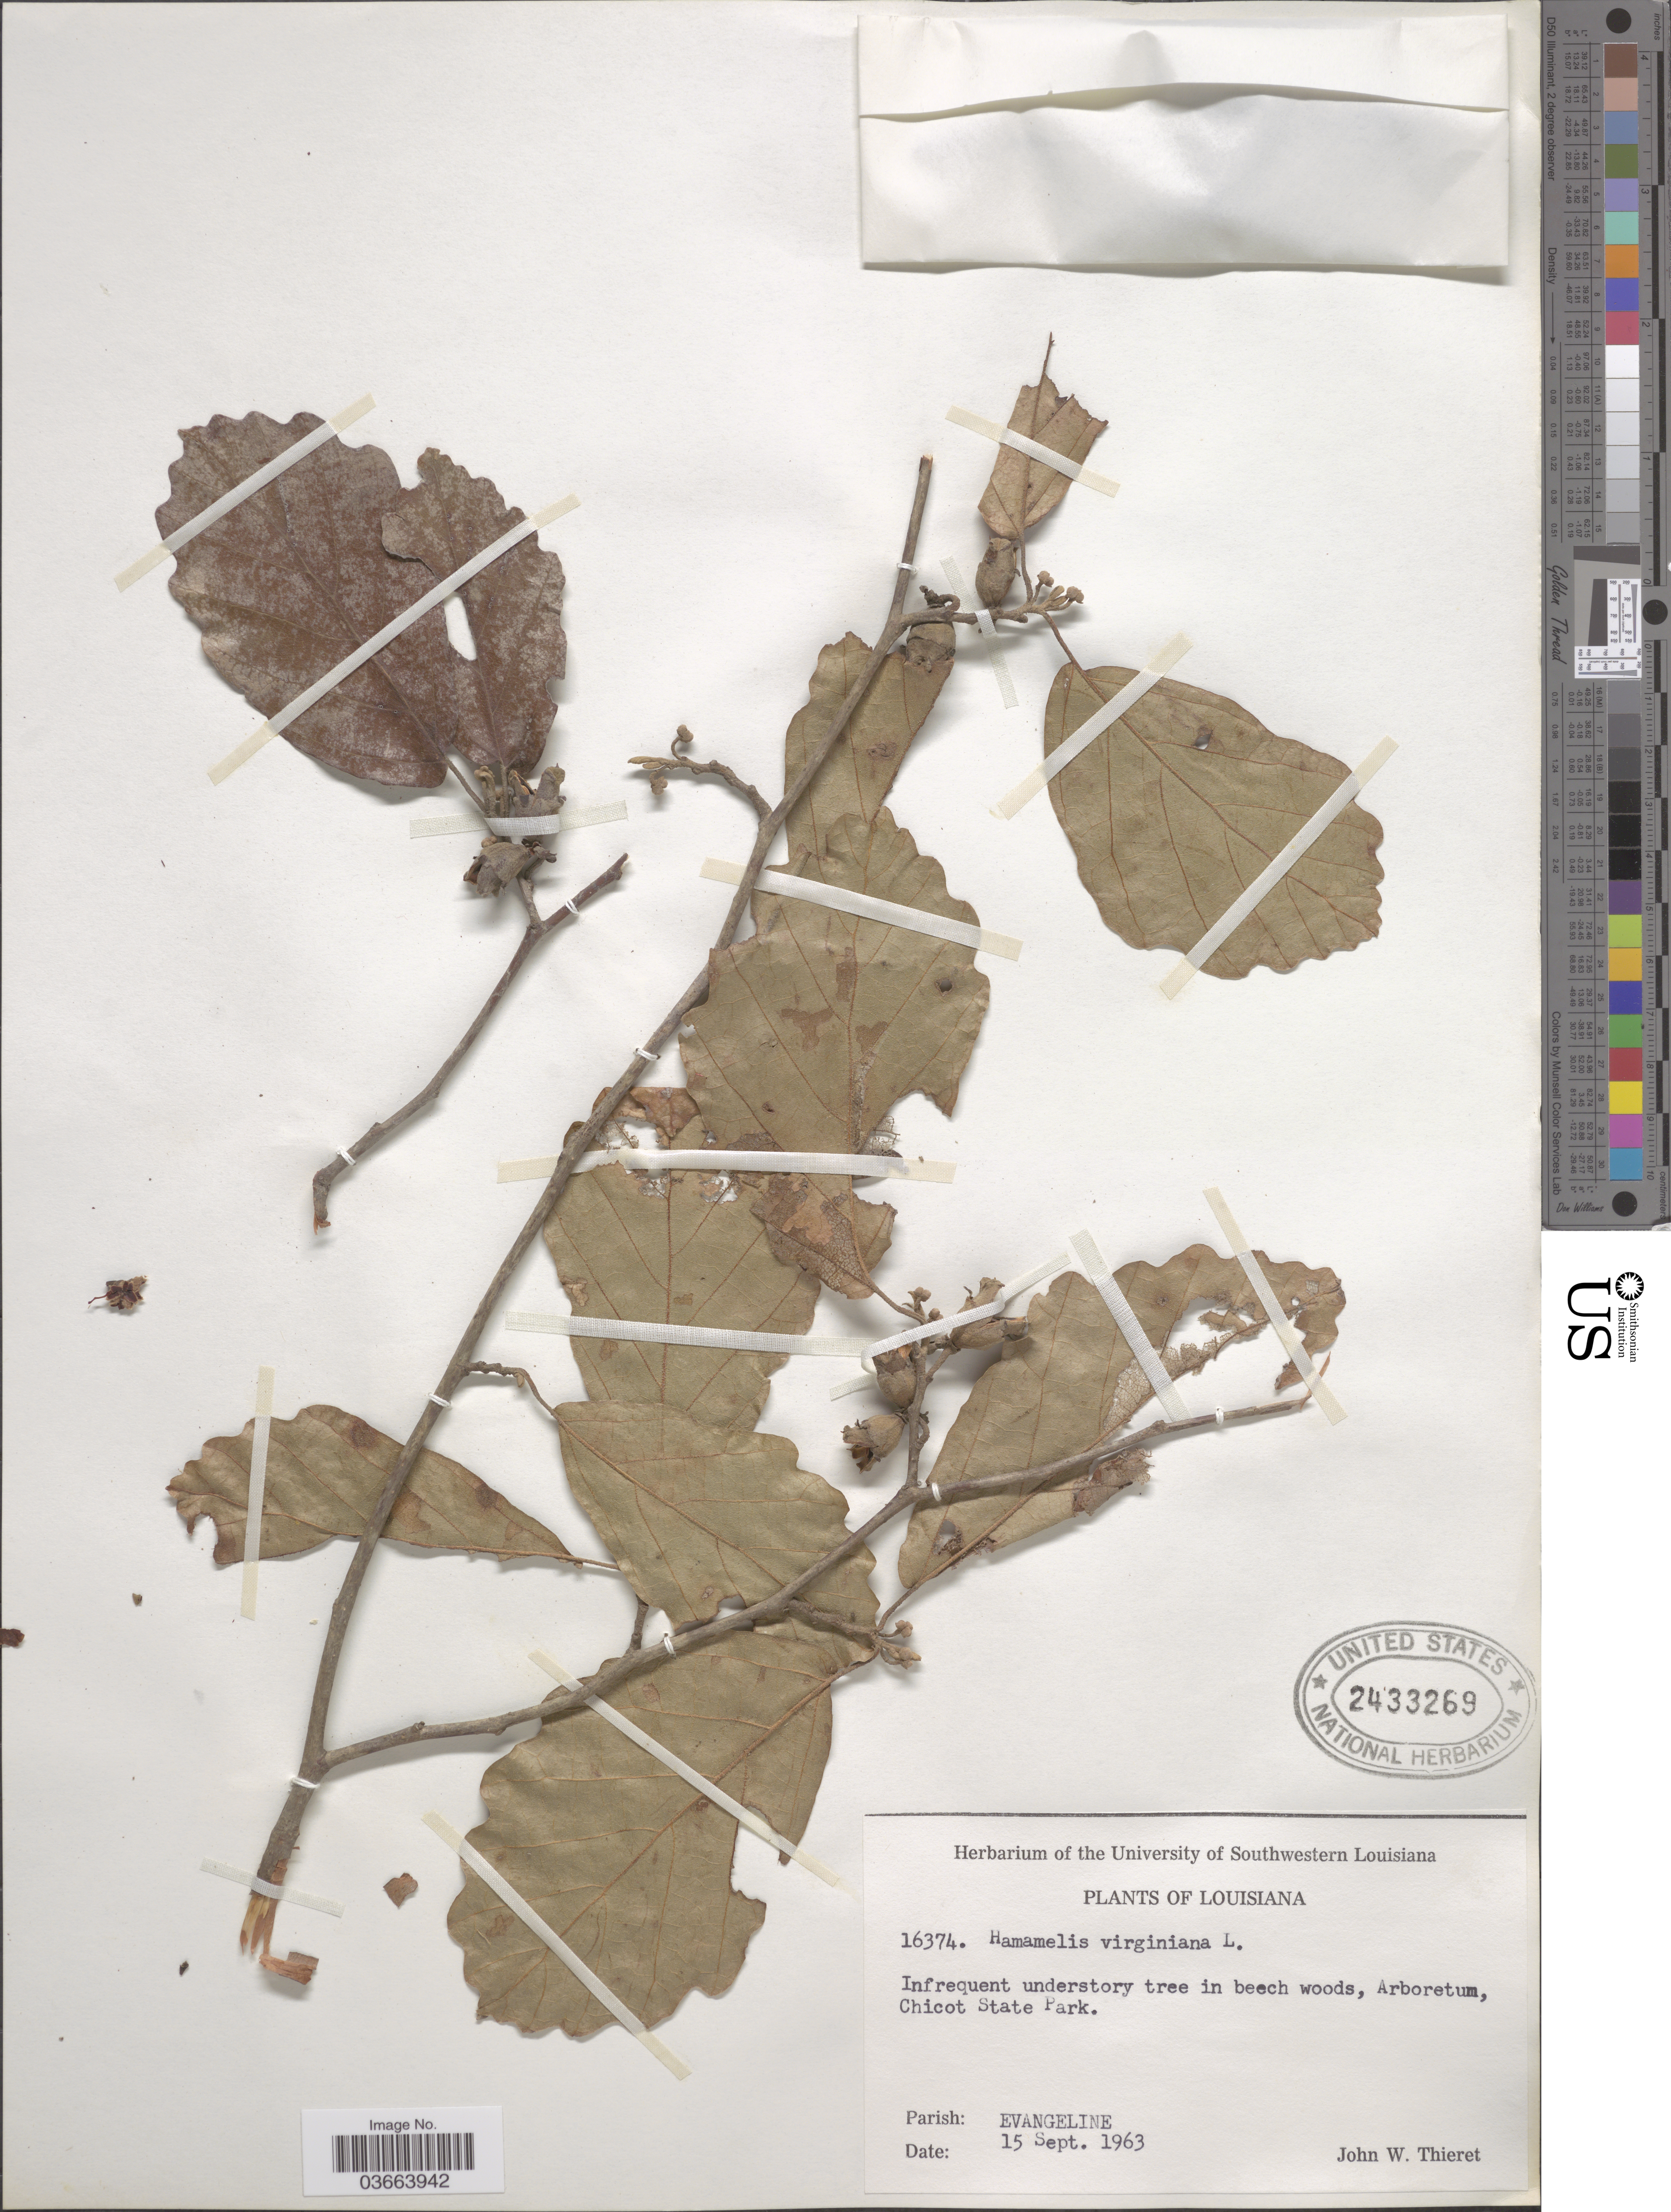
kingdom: Plantae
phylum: Tracheophyta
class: Magnoliopsida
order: Saxifragales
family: Hamamelidaceae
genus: Hamamelis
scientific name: Hamamelis virginiana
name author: L.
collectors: J. W. Thieret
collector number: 16374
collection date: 1963-09-15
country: United States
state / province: Louisiana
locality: Arboretum, Chicot State Park. Parish: Evangeline.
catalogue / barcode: US 2433269